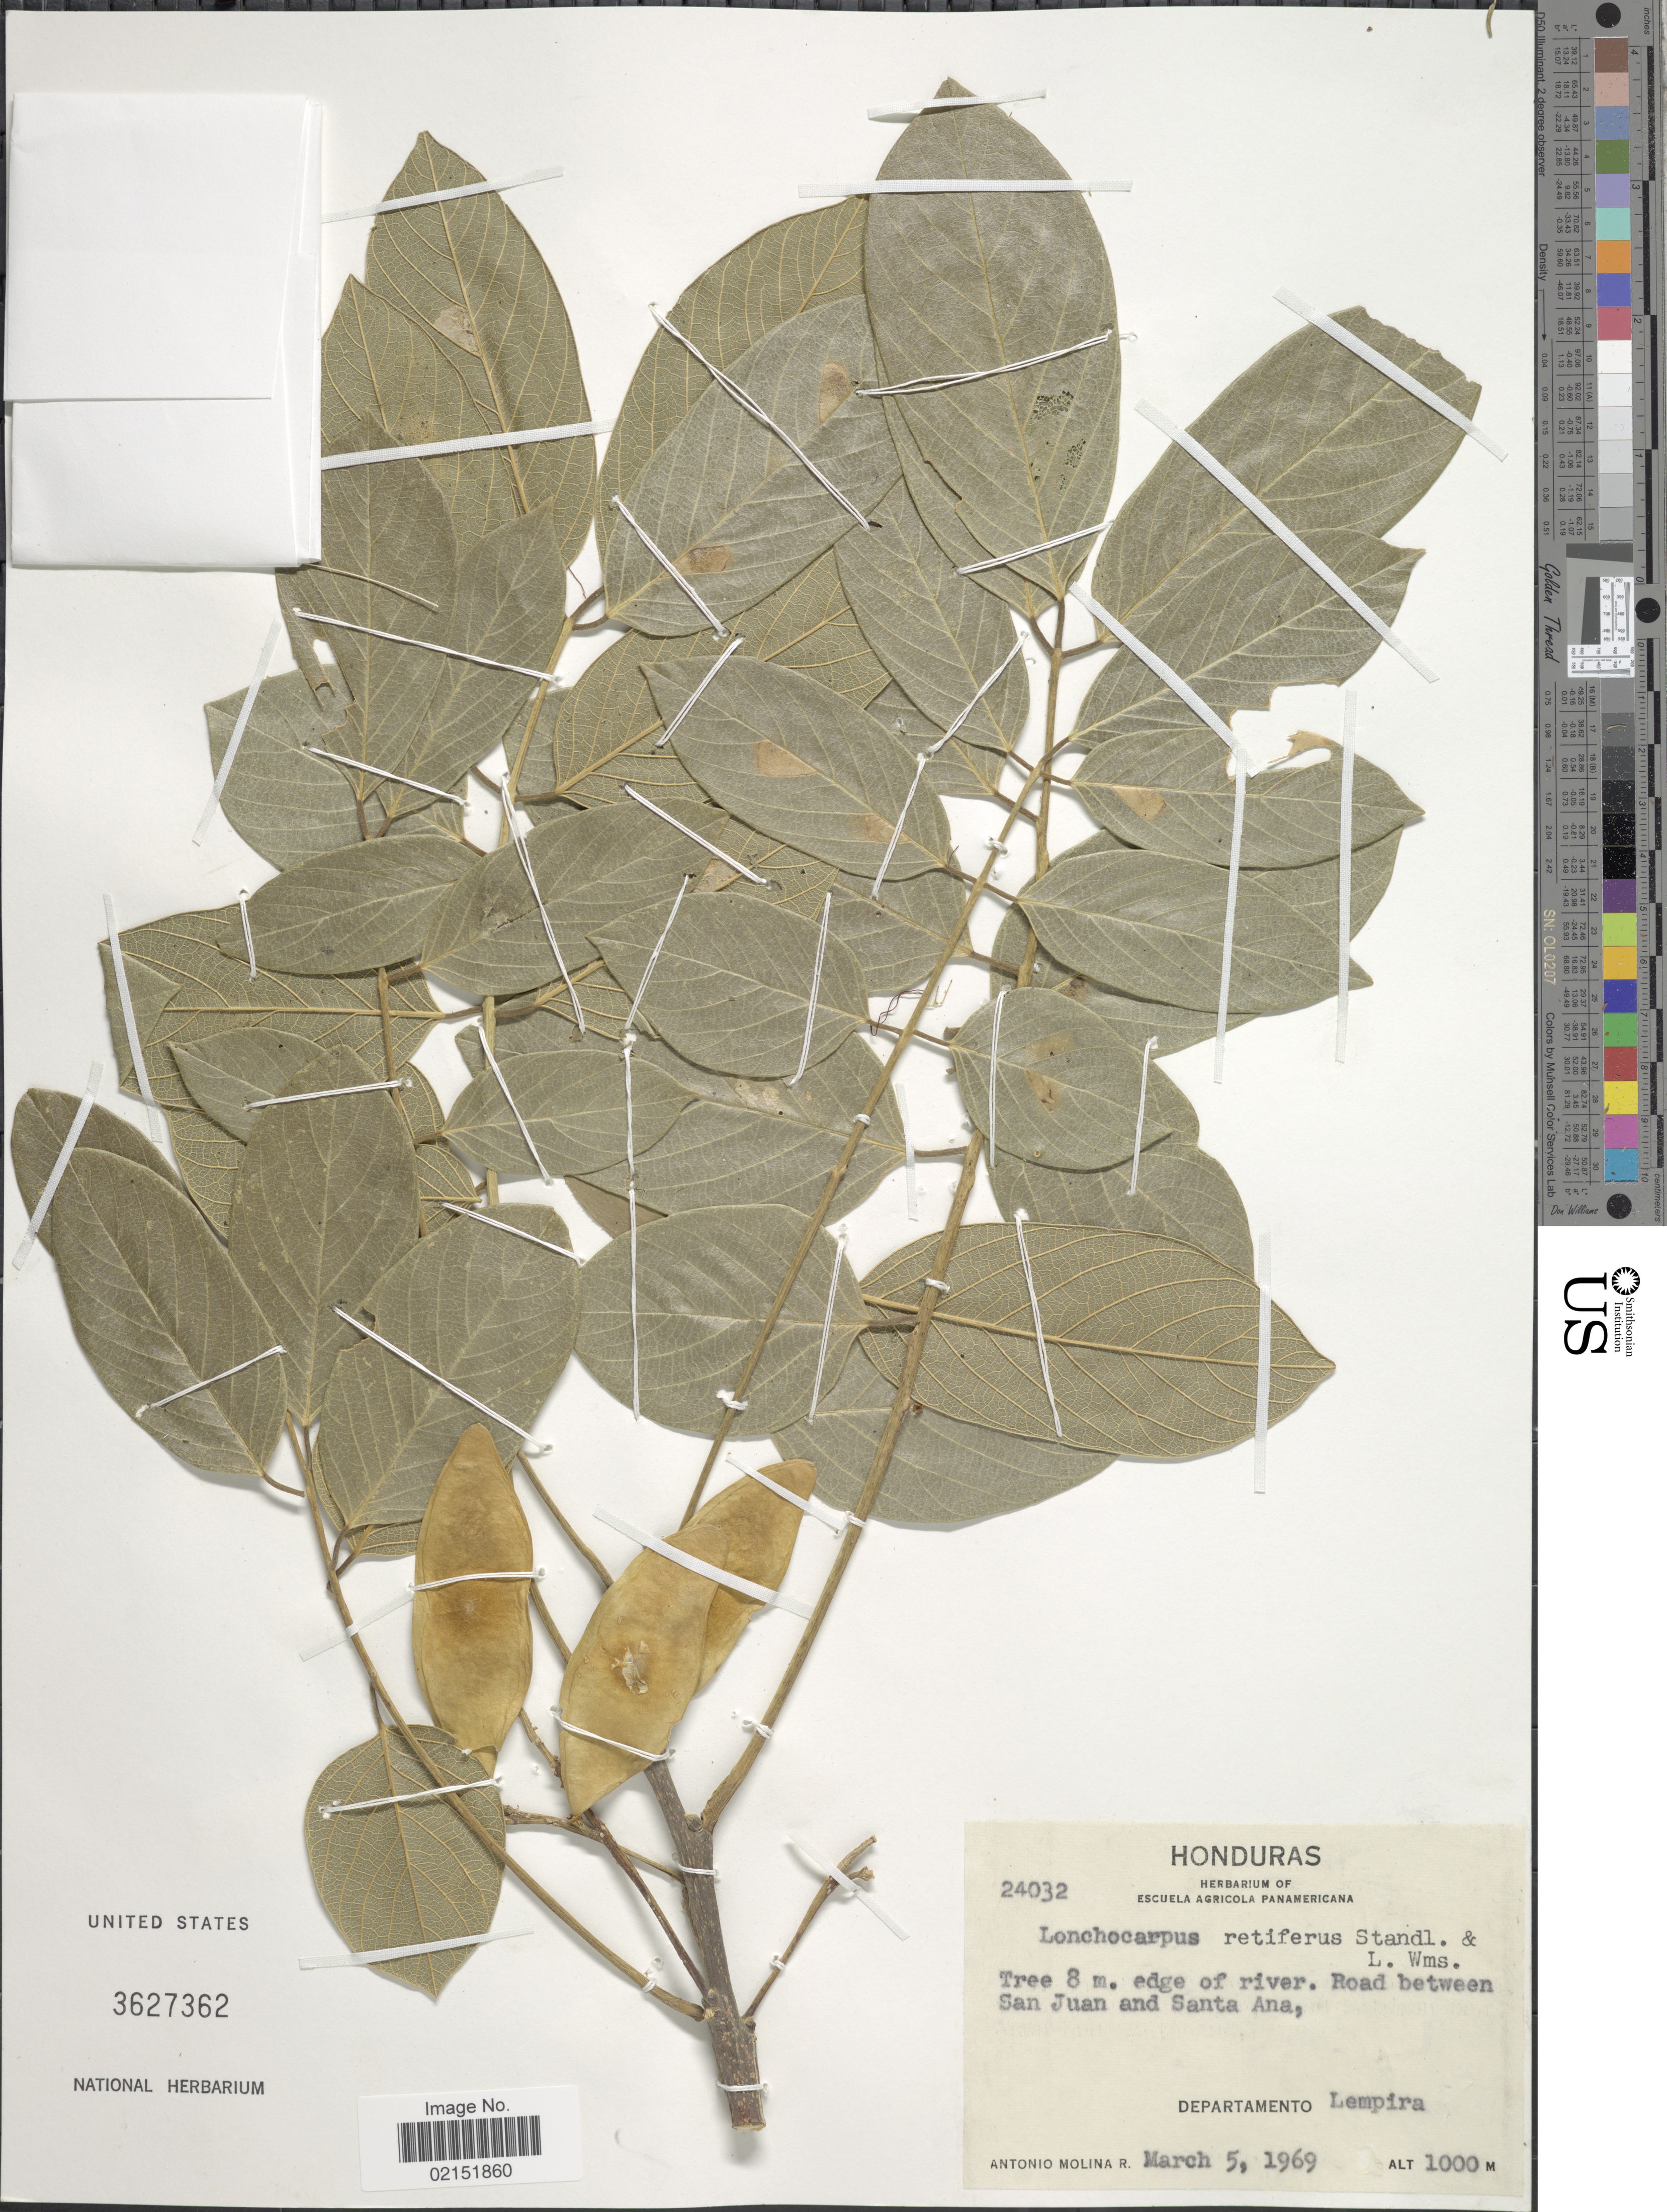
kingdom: Plantae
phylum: Tracheophyta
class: Magnoliopsida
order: Fabales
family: Fabaceae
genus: Lonchocarpus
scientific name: Lonchocarpus retiferus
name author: Standl. & L.O. Williams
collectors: A. Molina R.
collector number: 24032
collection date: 1969-03-05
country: Honduras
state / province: Lempira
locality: Edge of river, road between San Juan and Santa Ana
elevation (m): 1000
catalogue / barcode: US 3627362